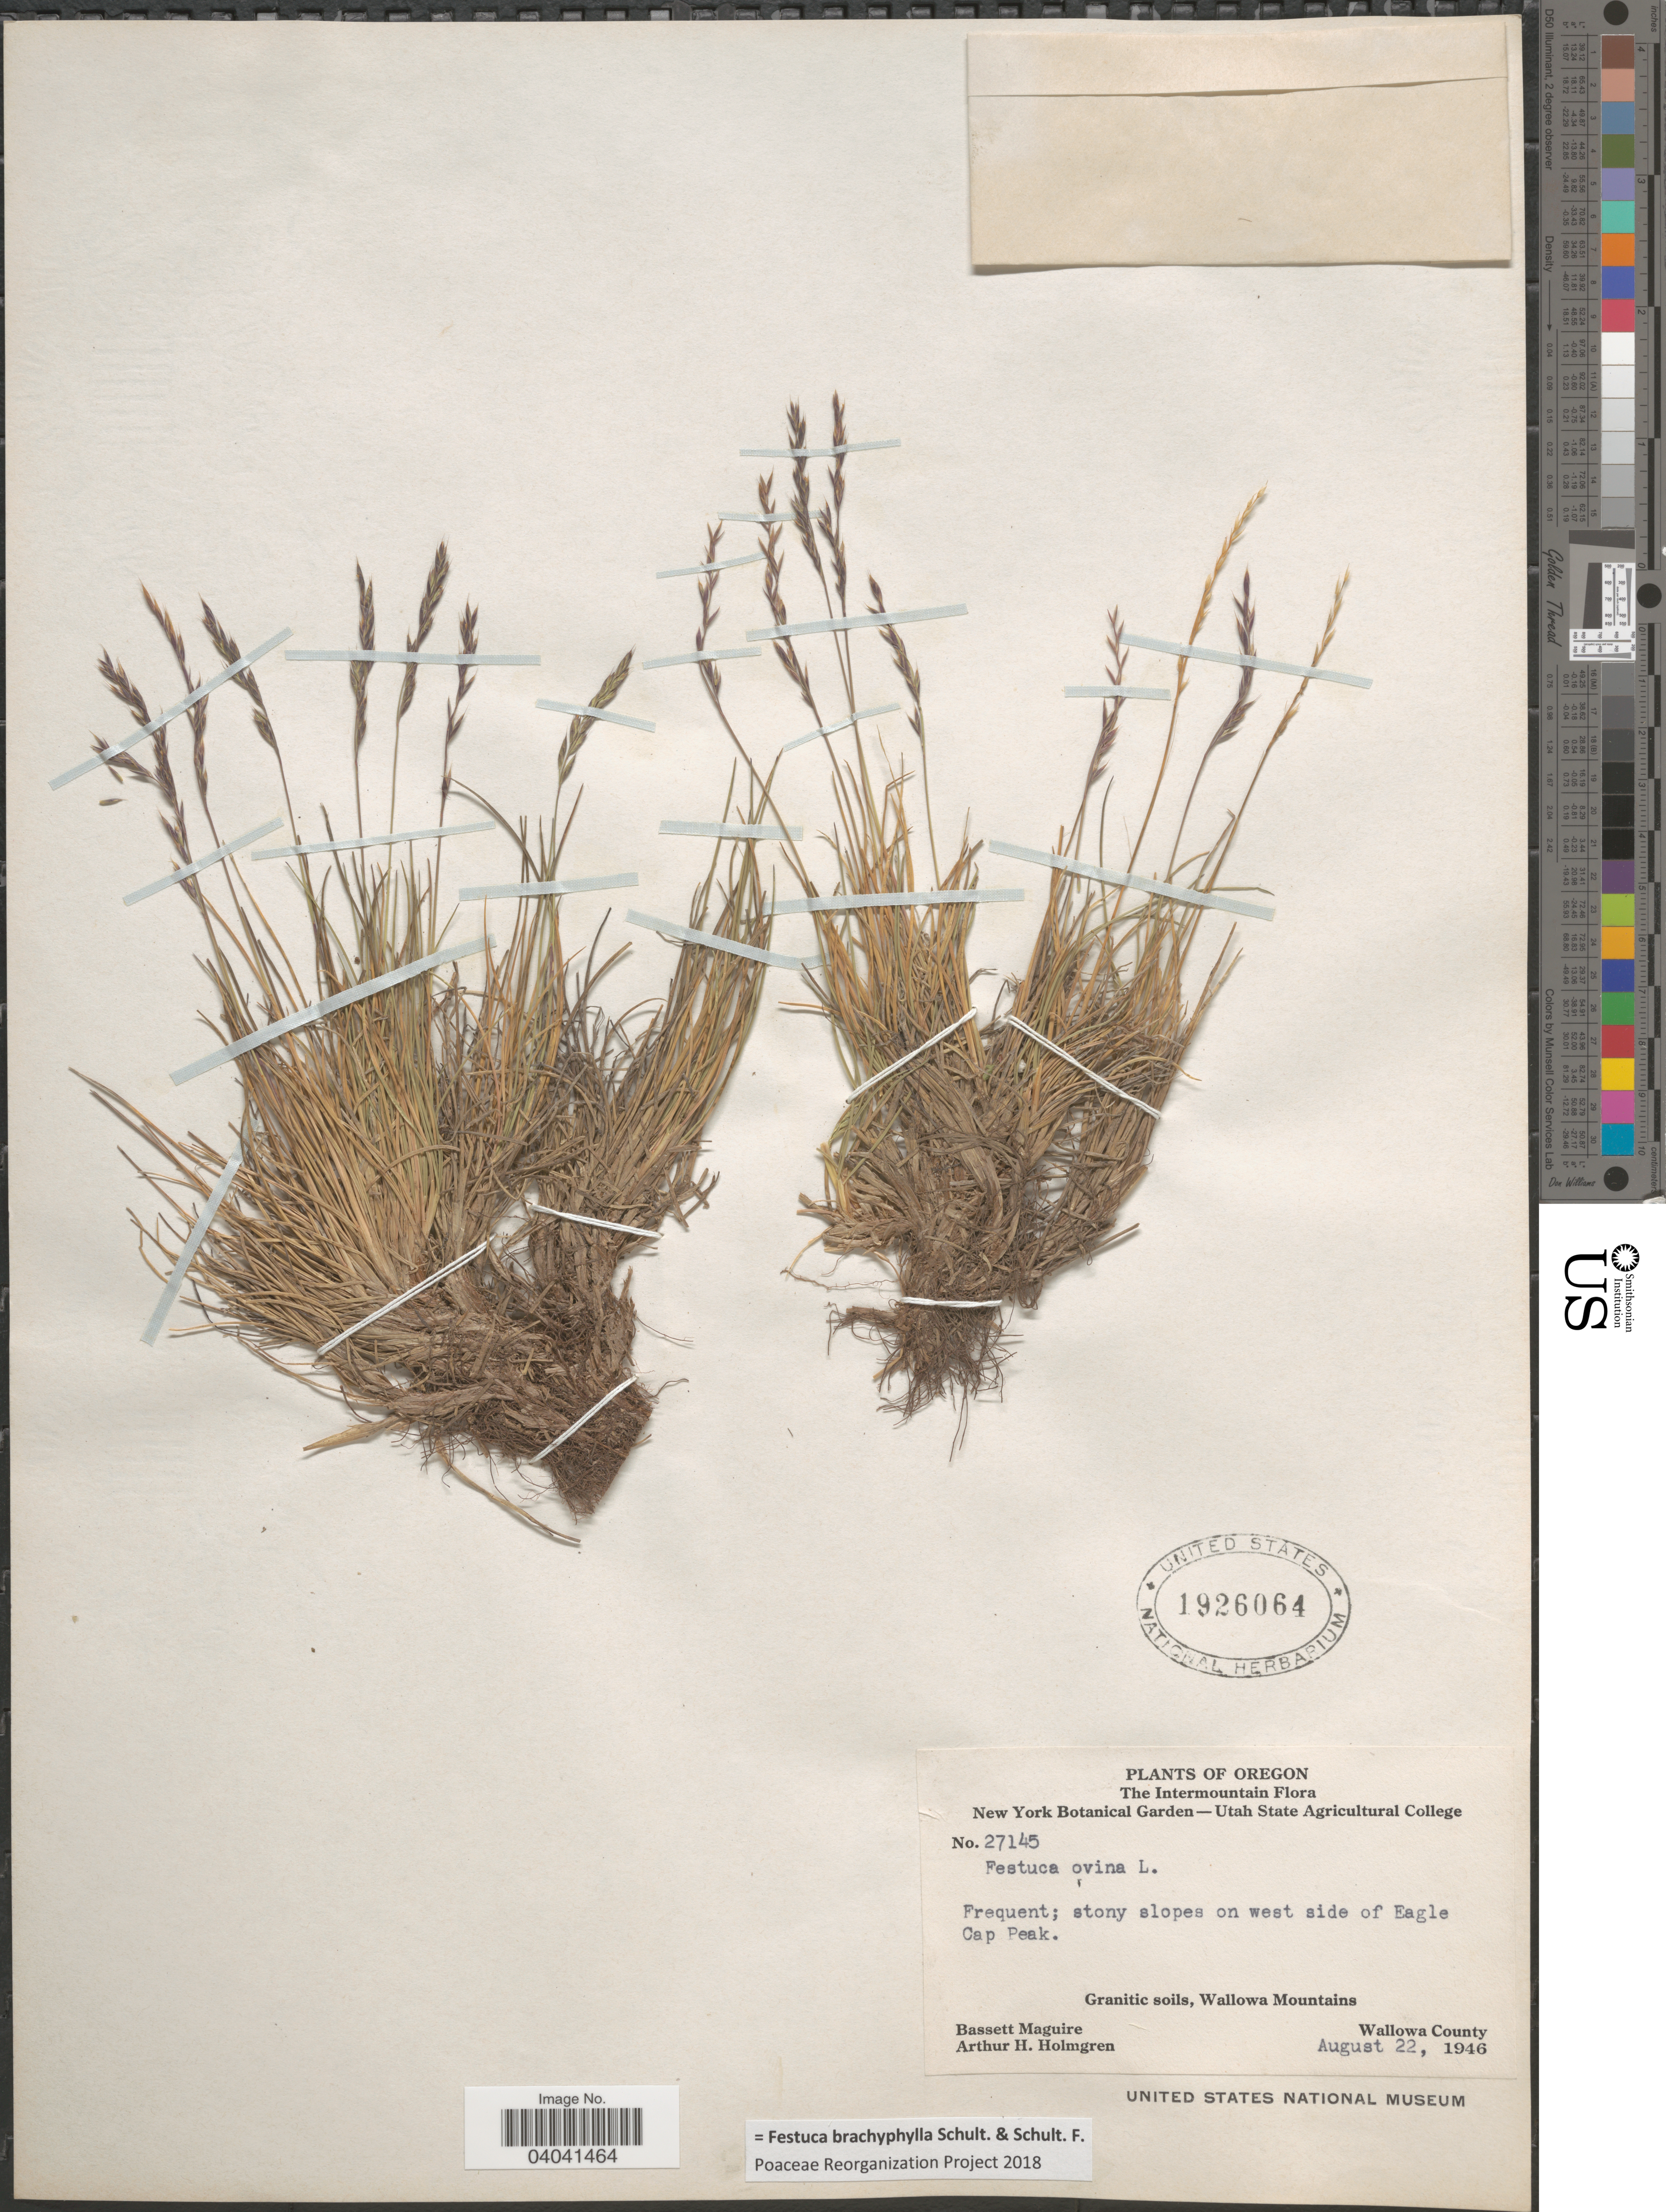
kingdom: Plantae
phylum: Tracheophyta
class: Liliopsida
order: Poales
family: Poaceae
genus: Festuca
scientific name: Festuca brachyphylla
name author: Schult. & Schult. f.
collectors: B. Maguire & A. H. Holmgren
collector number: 27145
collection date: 1946-08-22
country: United States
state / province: Oregon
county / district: Wallowa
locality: The Intermountain. Stony slopes on west side of Eagle Cap Peak. Granitic soils, Wallowa Mountains. Wallowa County.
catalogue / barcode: US 1926064